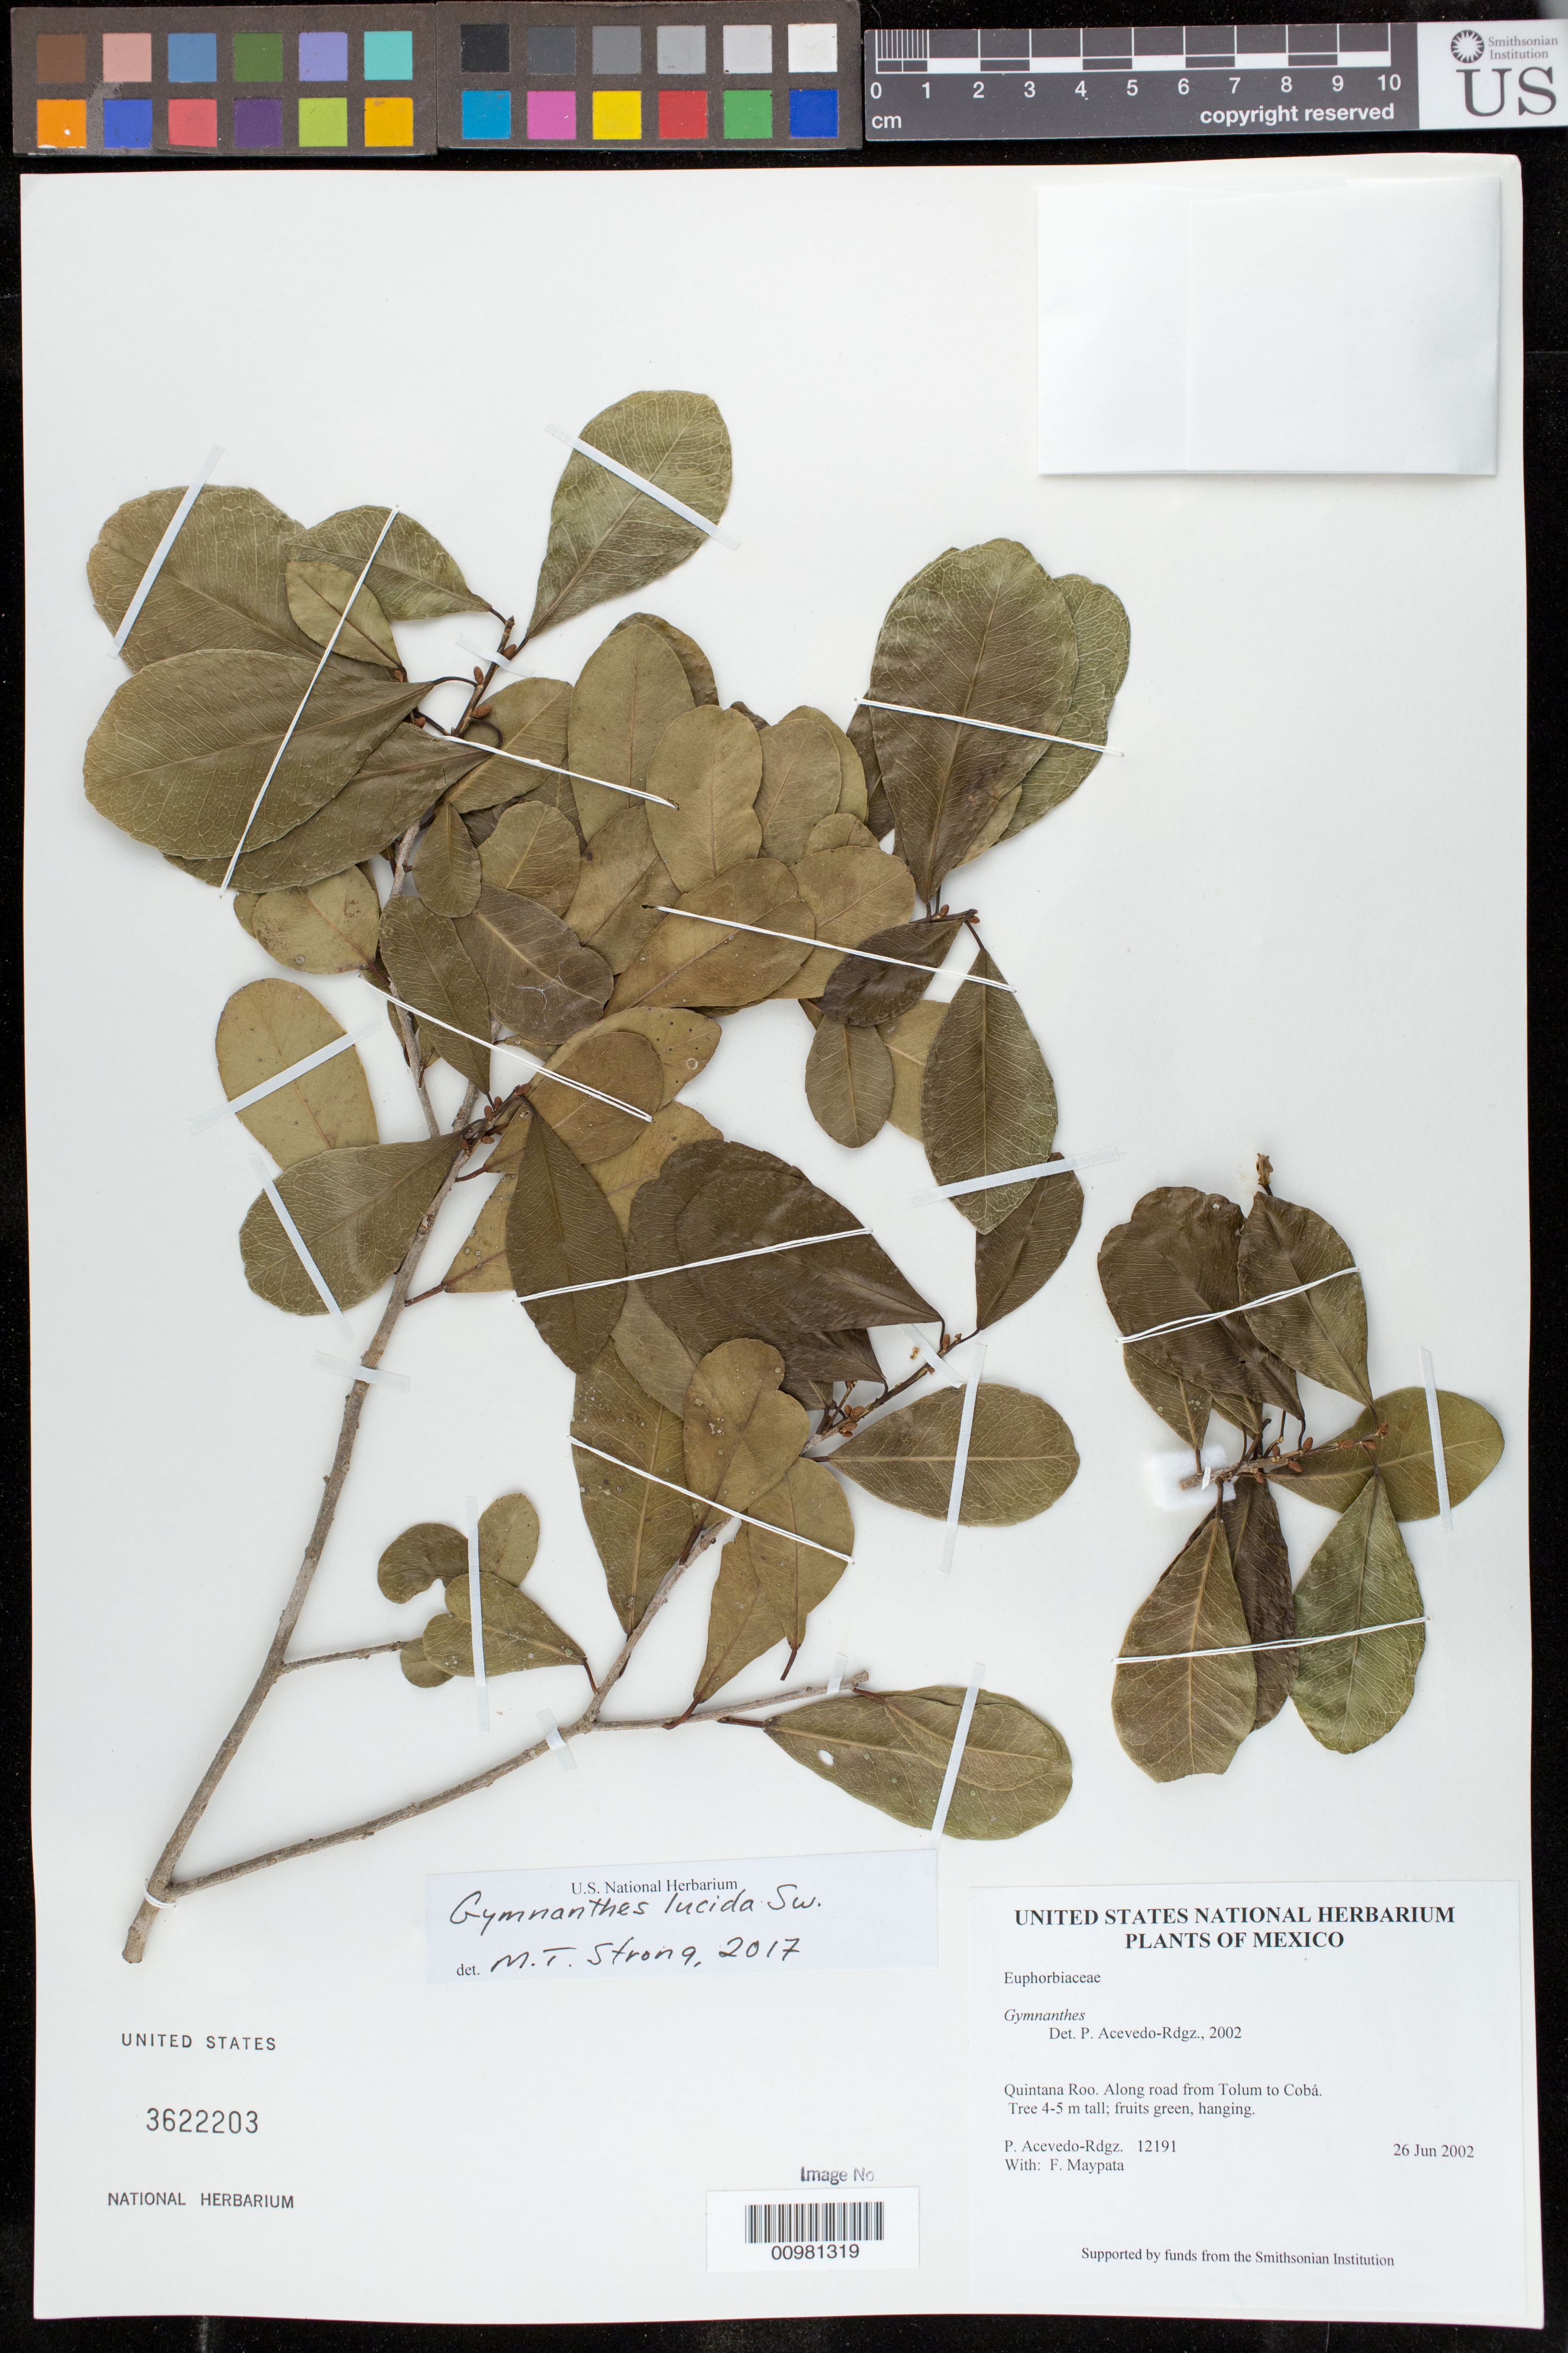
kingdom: Plantae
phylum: Tracheophyta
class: Magnoliopsida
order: Malpighiales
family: Euphorbiaceae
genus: Gymnanthes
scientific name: Gymnanthes lucida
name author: Sw.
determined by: Strong, M. T., (US), Smithsonian Institution - National Museum of Natural History (UNITED STATES)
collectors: P. Acevedo-Rodr. & F. Maypata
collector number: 12191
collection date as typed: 26 Jun 2002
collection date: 2002-06-26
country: Mexico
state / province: Quintana Roo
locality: Quintana Roo. Along road from Tolum to Cobá.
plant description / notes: US, NY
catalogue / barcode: US 3622203